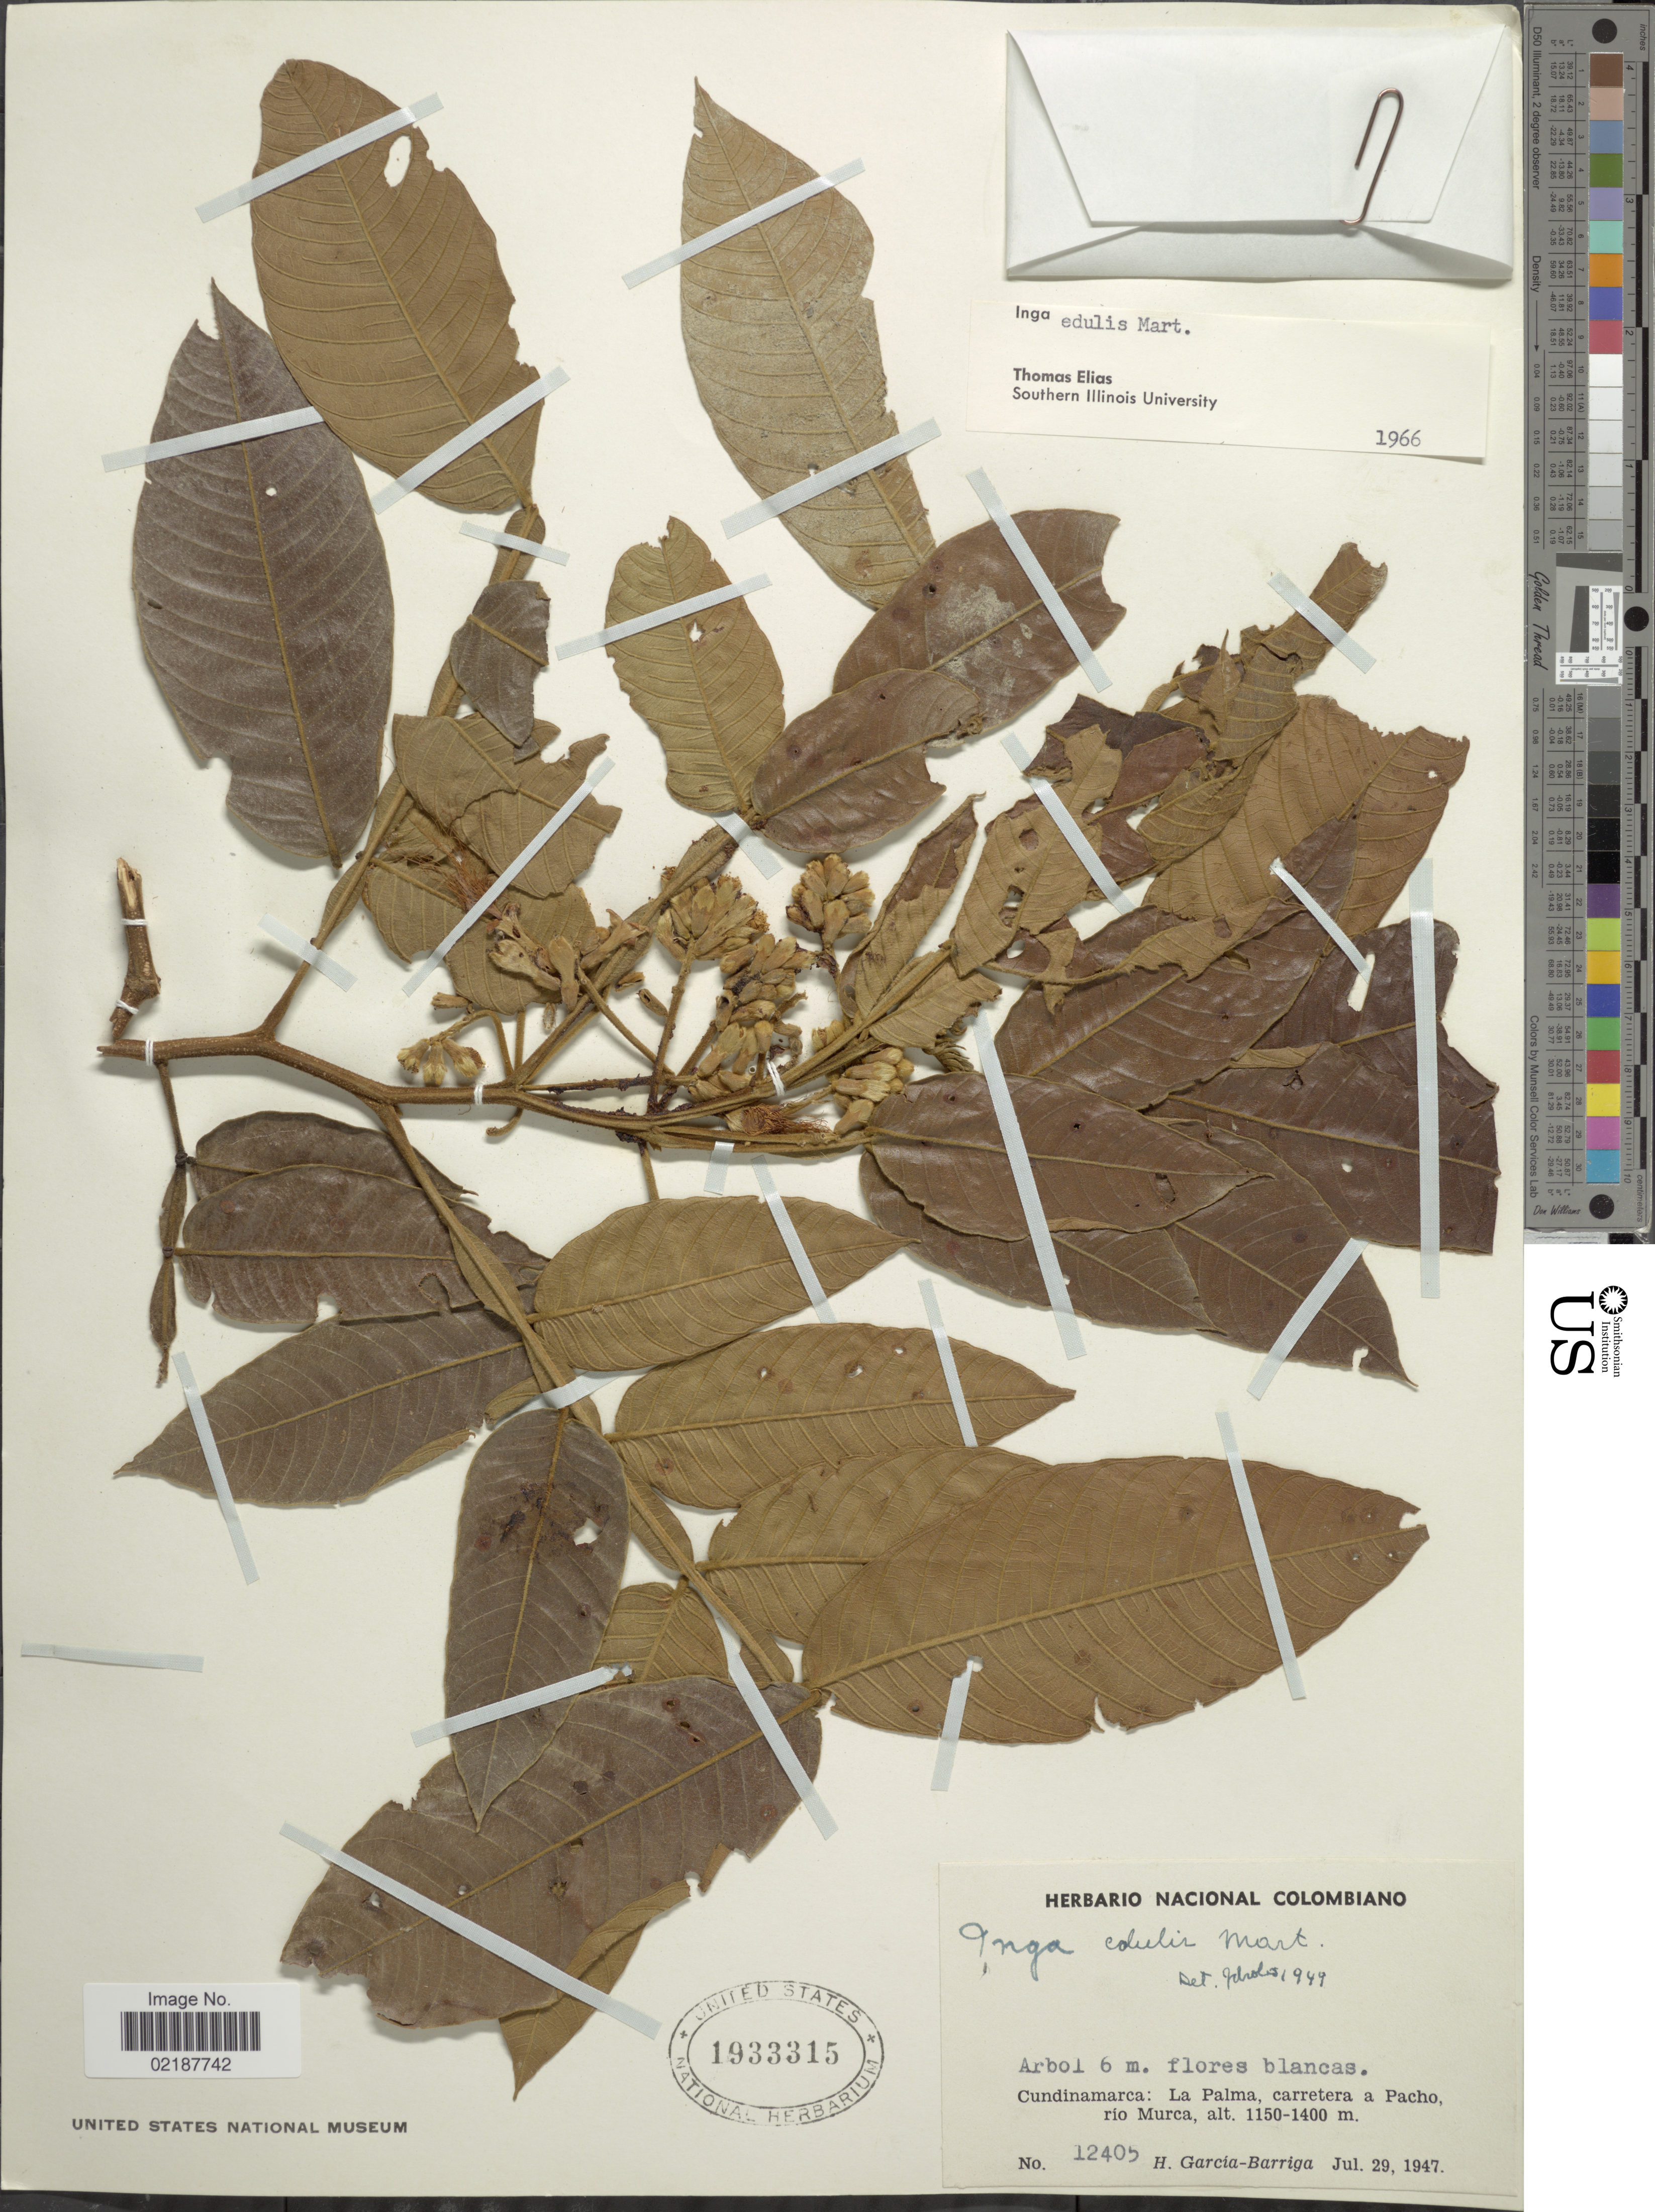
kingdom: Plantae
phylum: Tracheophyta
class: Magnoliopsida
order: Fabales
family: Fabaceae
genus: Inga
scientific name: Inga edulis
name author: Mart.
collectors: H. García Barriga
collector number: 12405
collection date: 1947-07-29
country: Colombia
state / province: Cundinamarca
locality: La Palma, carretera a Pacho, rio Murca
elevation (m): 1150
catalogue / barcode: US 1933315